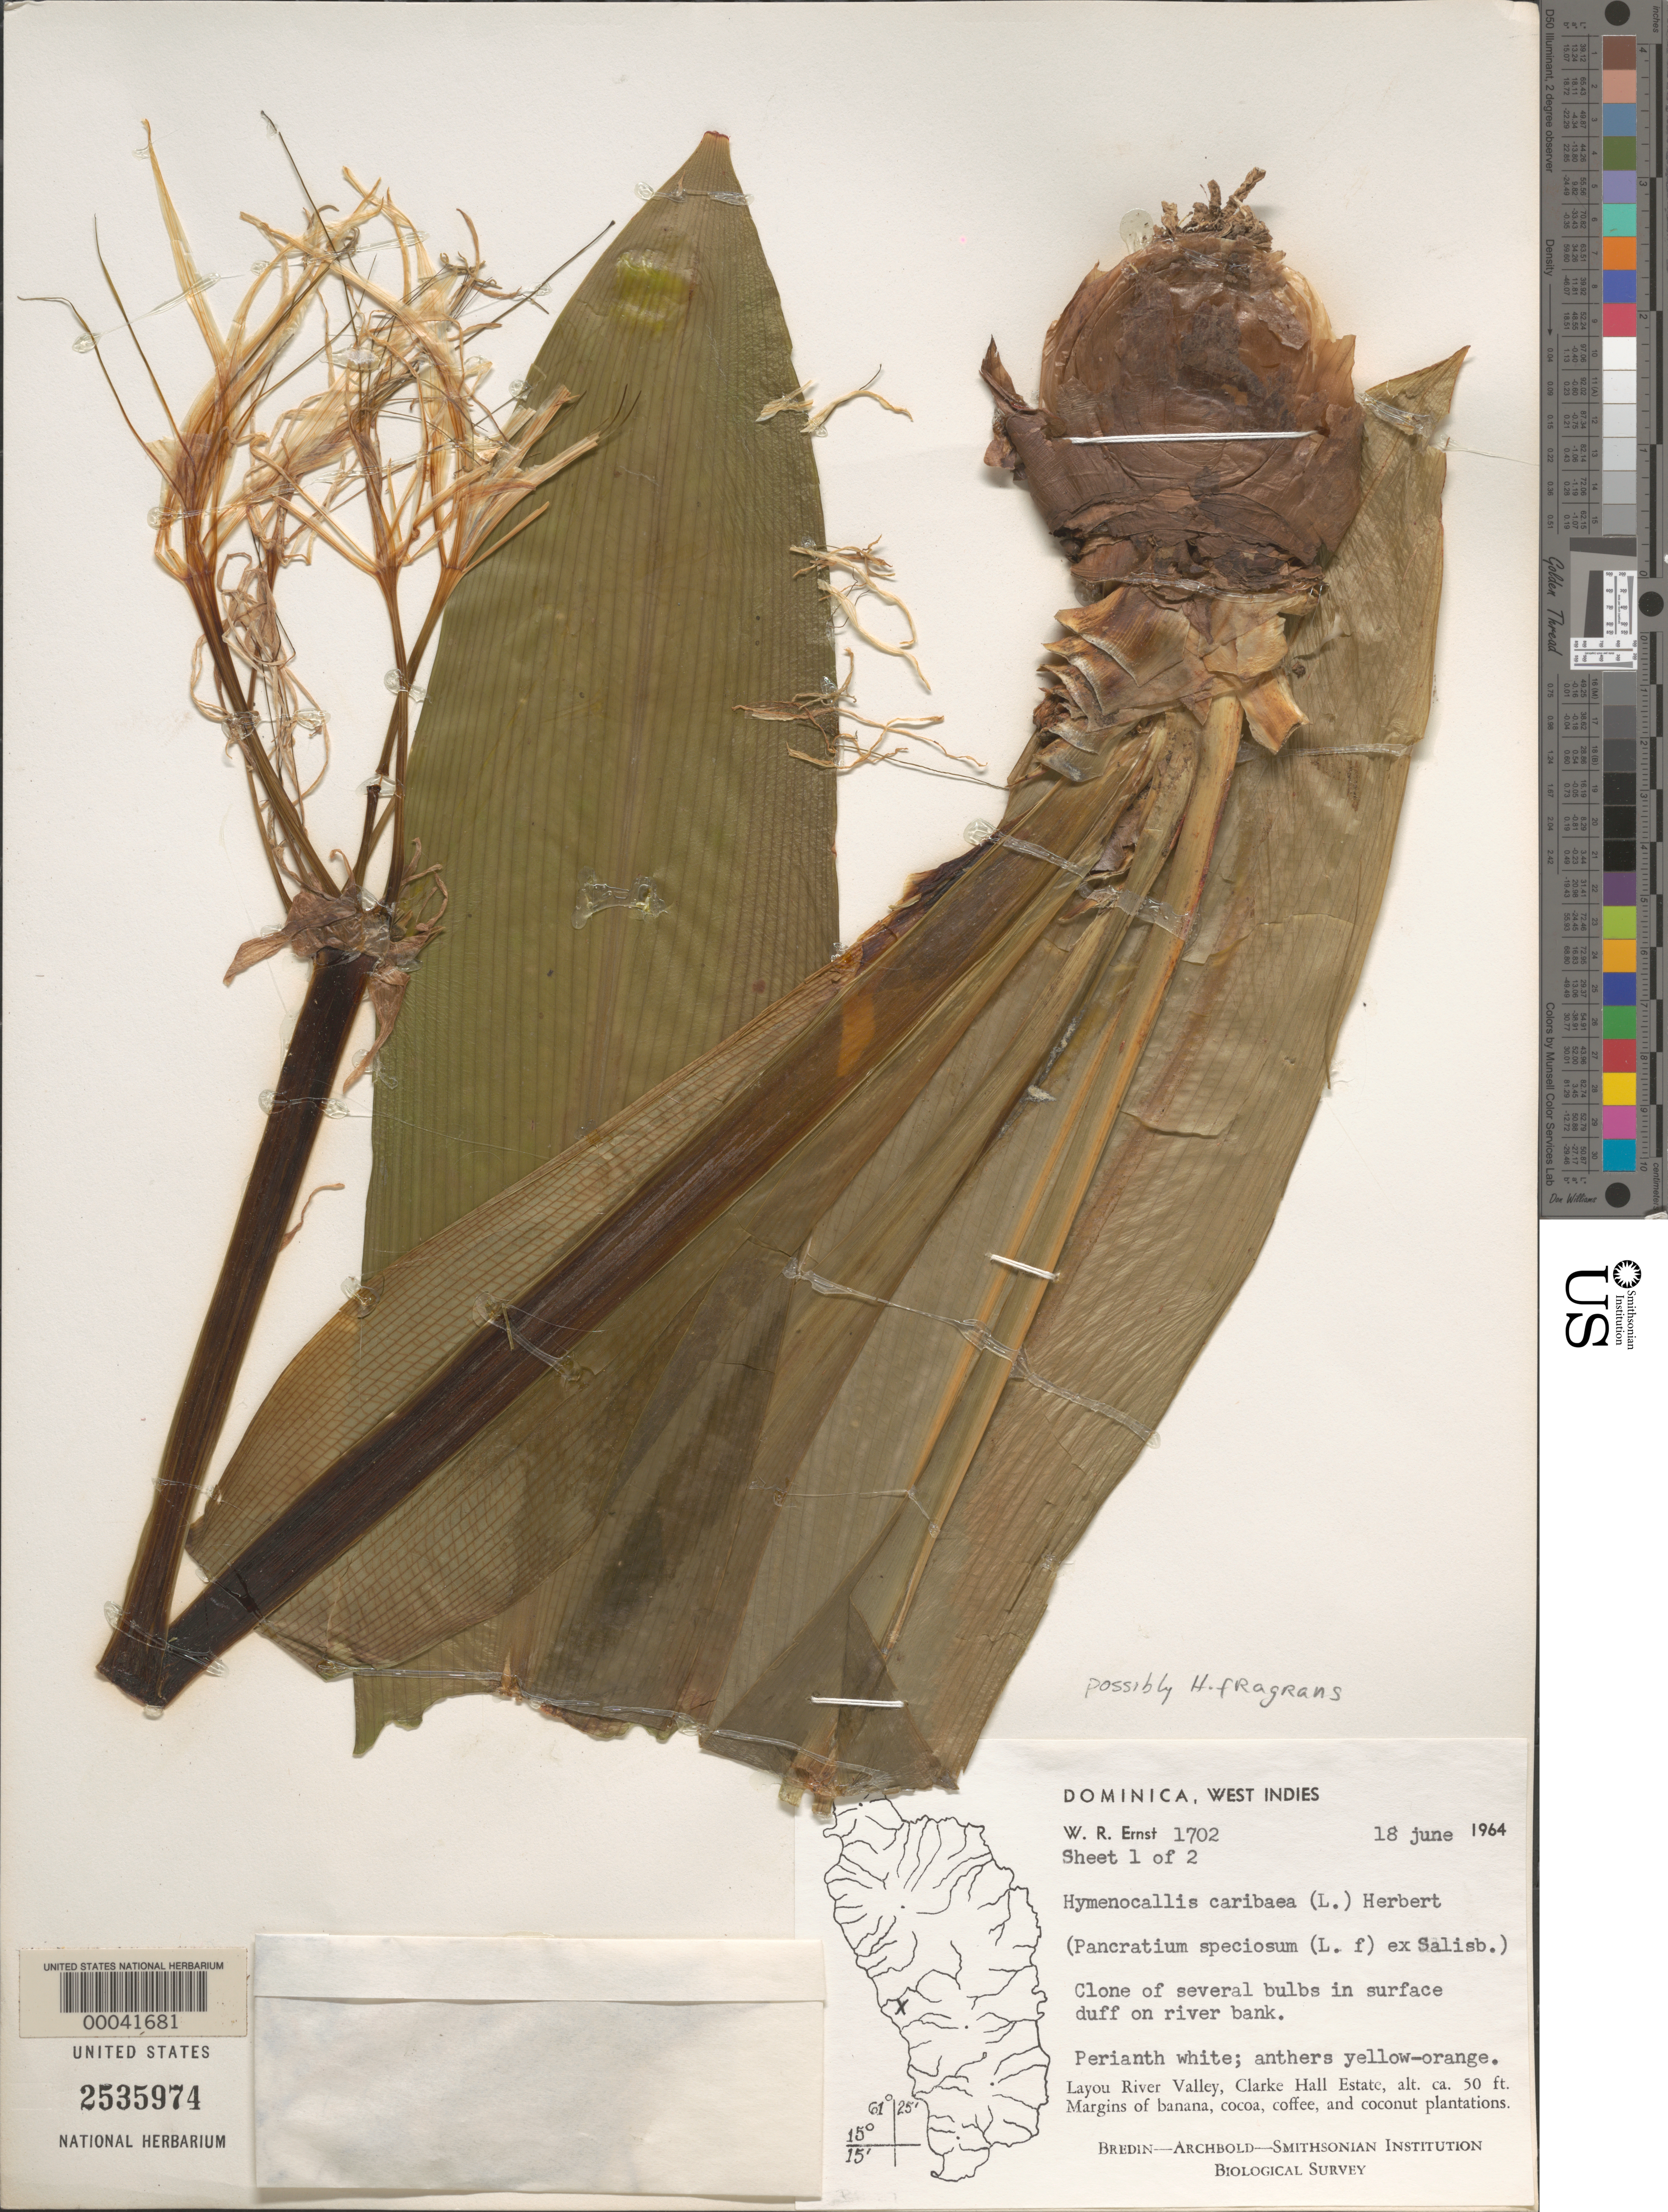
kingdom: Plantae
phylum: Tracheophyta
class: Liliopsida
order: Asparagales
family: Amaryllidaceae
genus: Hymenocallis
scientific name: Hymenocallis caribaea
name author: (L.) Herb.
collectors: W. R. Ernst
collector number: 1702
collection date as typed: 18 Jun 1964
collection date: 1964-06-18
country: Dominica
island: Dominica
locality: Layou river valley, clarke hall estate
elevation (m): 15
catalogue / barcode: US 2535974